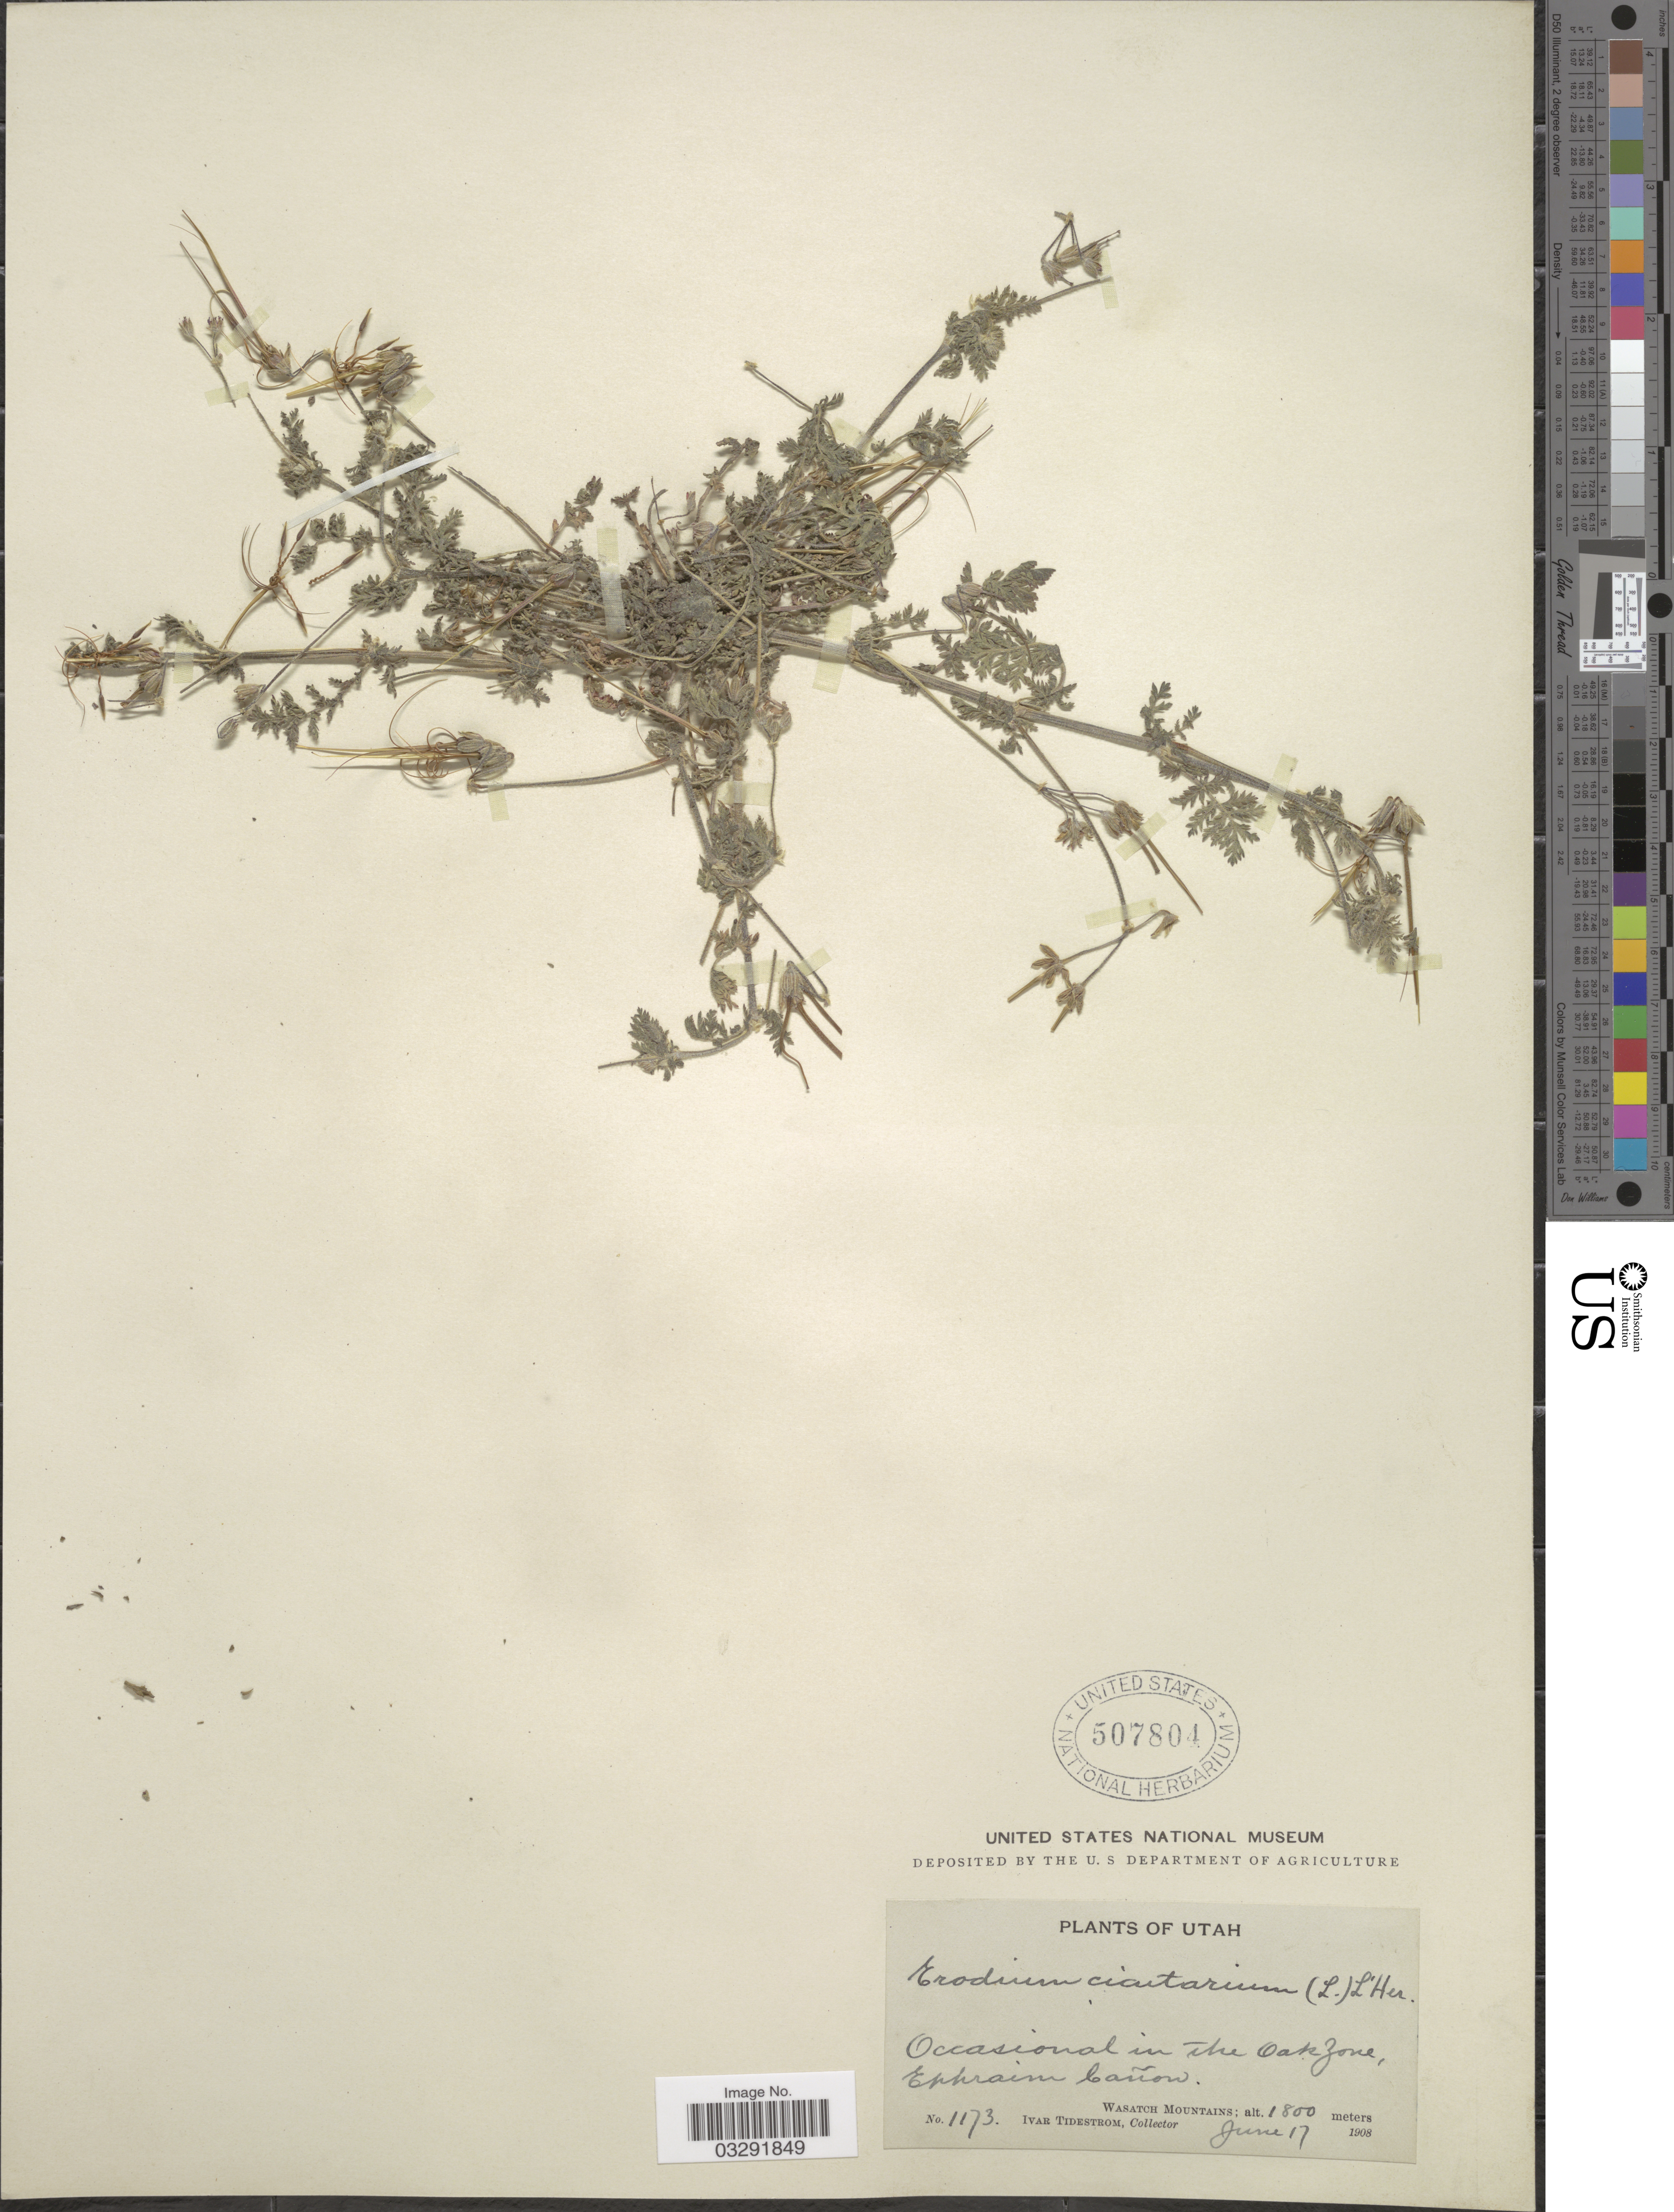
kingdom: Plantae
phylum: Tracheophyta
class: Magnoliopsida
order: Geraniales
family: Geraniaceae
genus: Erodium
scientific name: Erodium cicutarium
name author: (L.) L'Hér.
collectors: I. F. Tidestrom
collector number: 1173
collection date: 1908-06-17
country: United States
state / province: Utah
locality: Occasional in the Oak Zone, Ephraim Cañon. Wasatch Mountains.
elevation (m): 1800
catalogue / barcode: US 507804